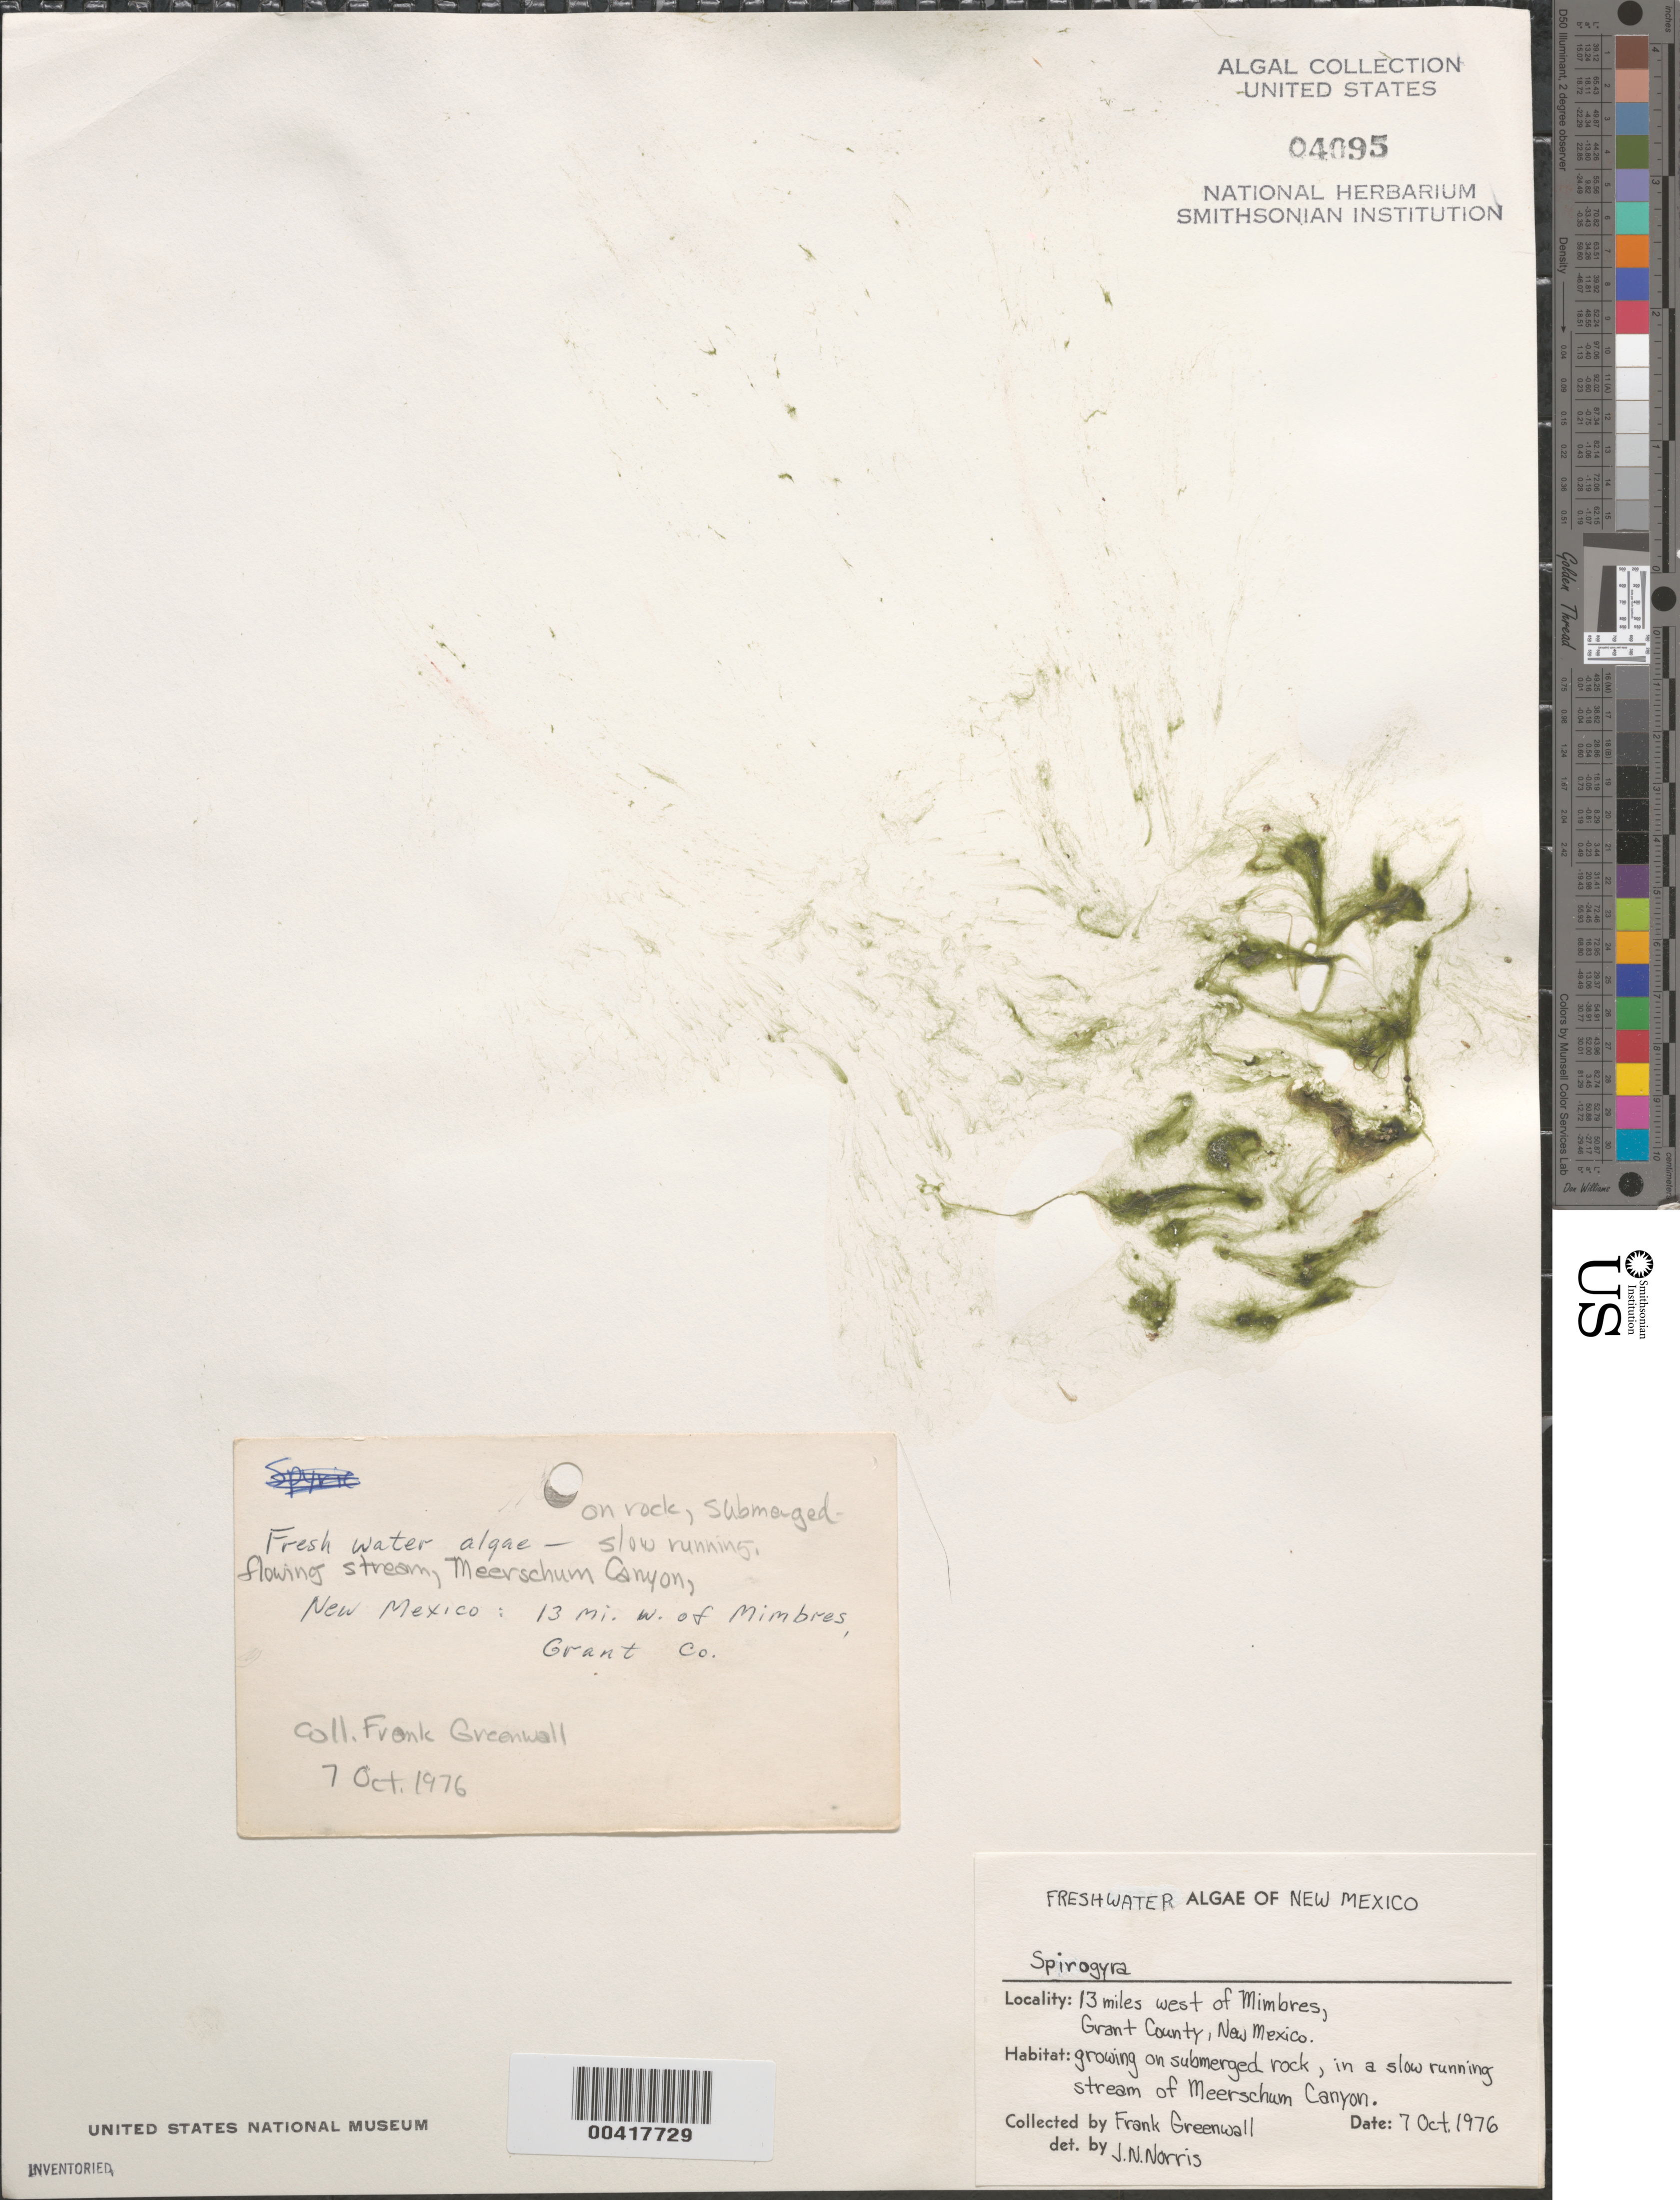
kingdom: Plantae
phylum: Charophyta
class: Zygnematophyceae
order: Zygnematales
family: Zygnemataceae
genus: Spirogyra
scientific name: Spirogyra sp.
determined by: Norris, James N.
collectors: F. Greenwall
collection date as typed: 07 Oct 1976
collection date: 1976-10-07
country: United States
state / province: New Mexico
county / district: Grant County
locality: Meerschum Canyon, 13 miles west of Mimbres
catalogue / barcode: US 4095